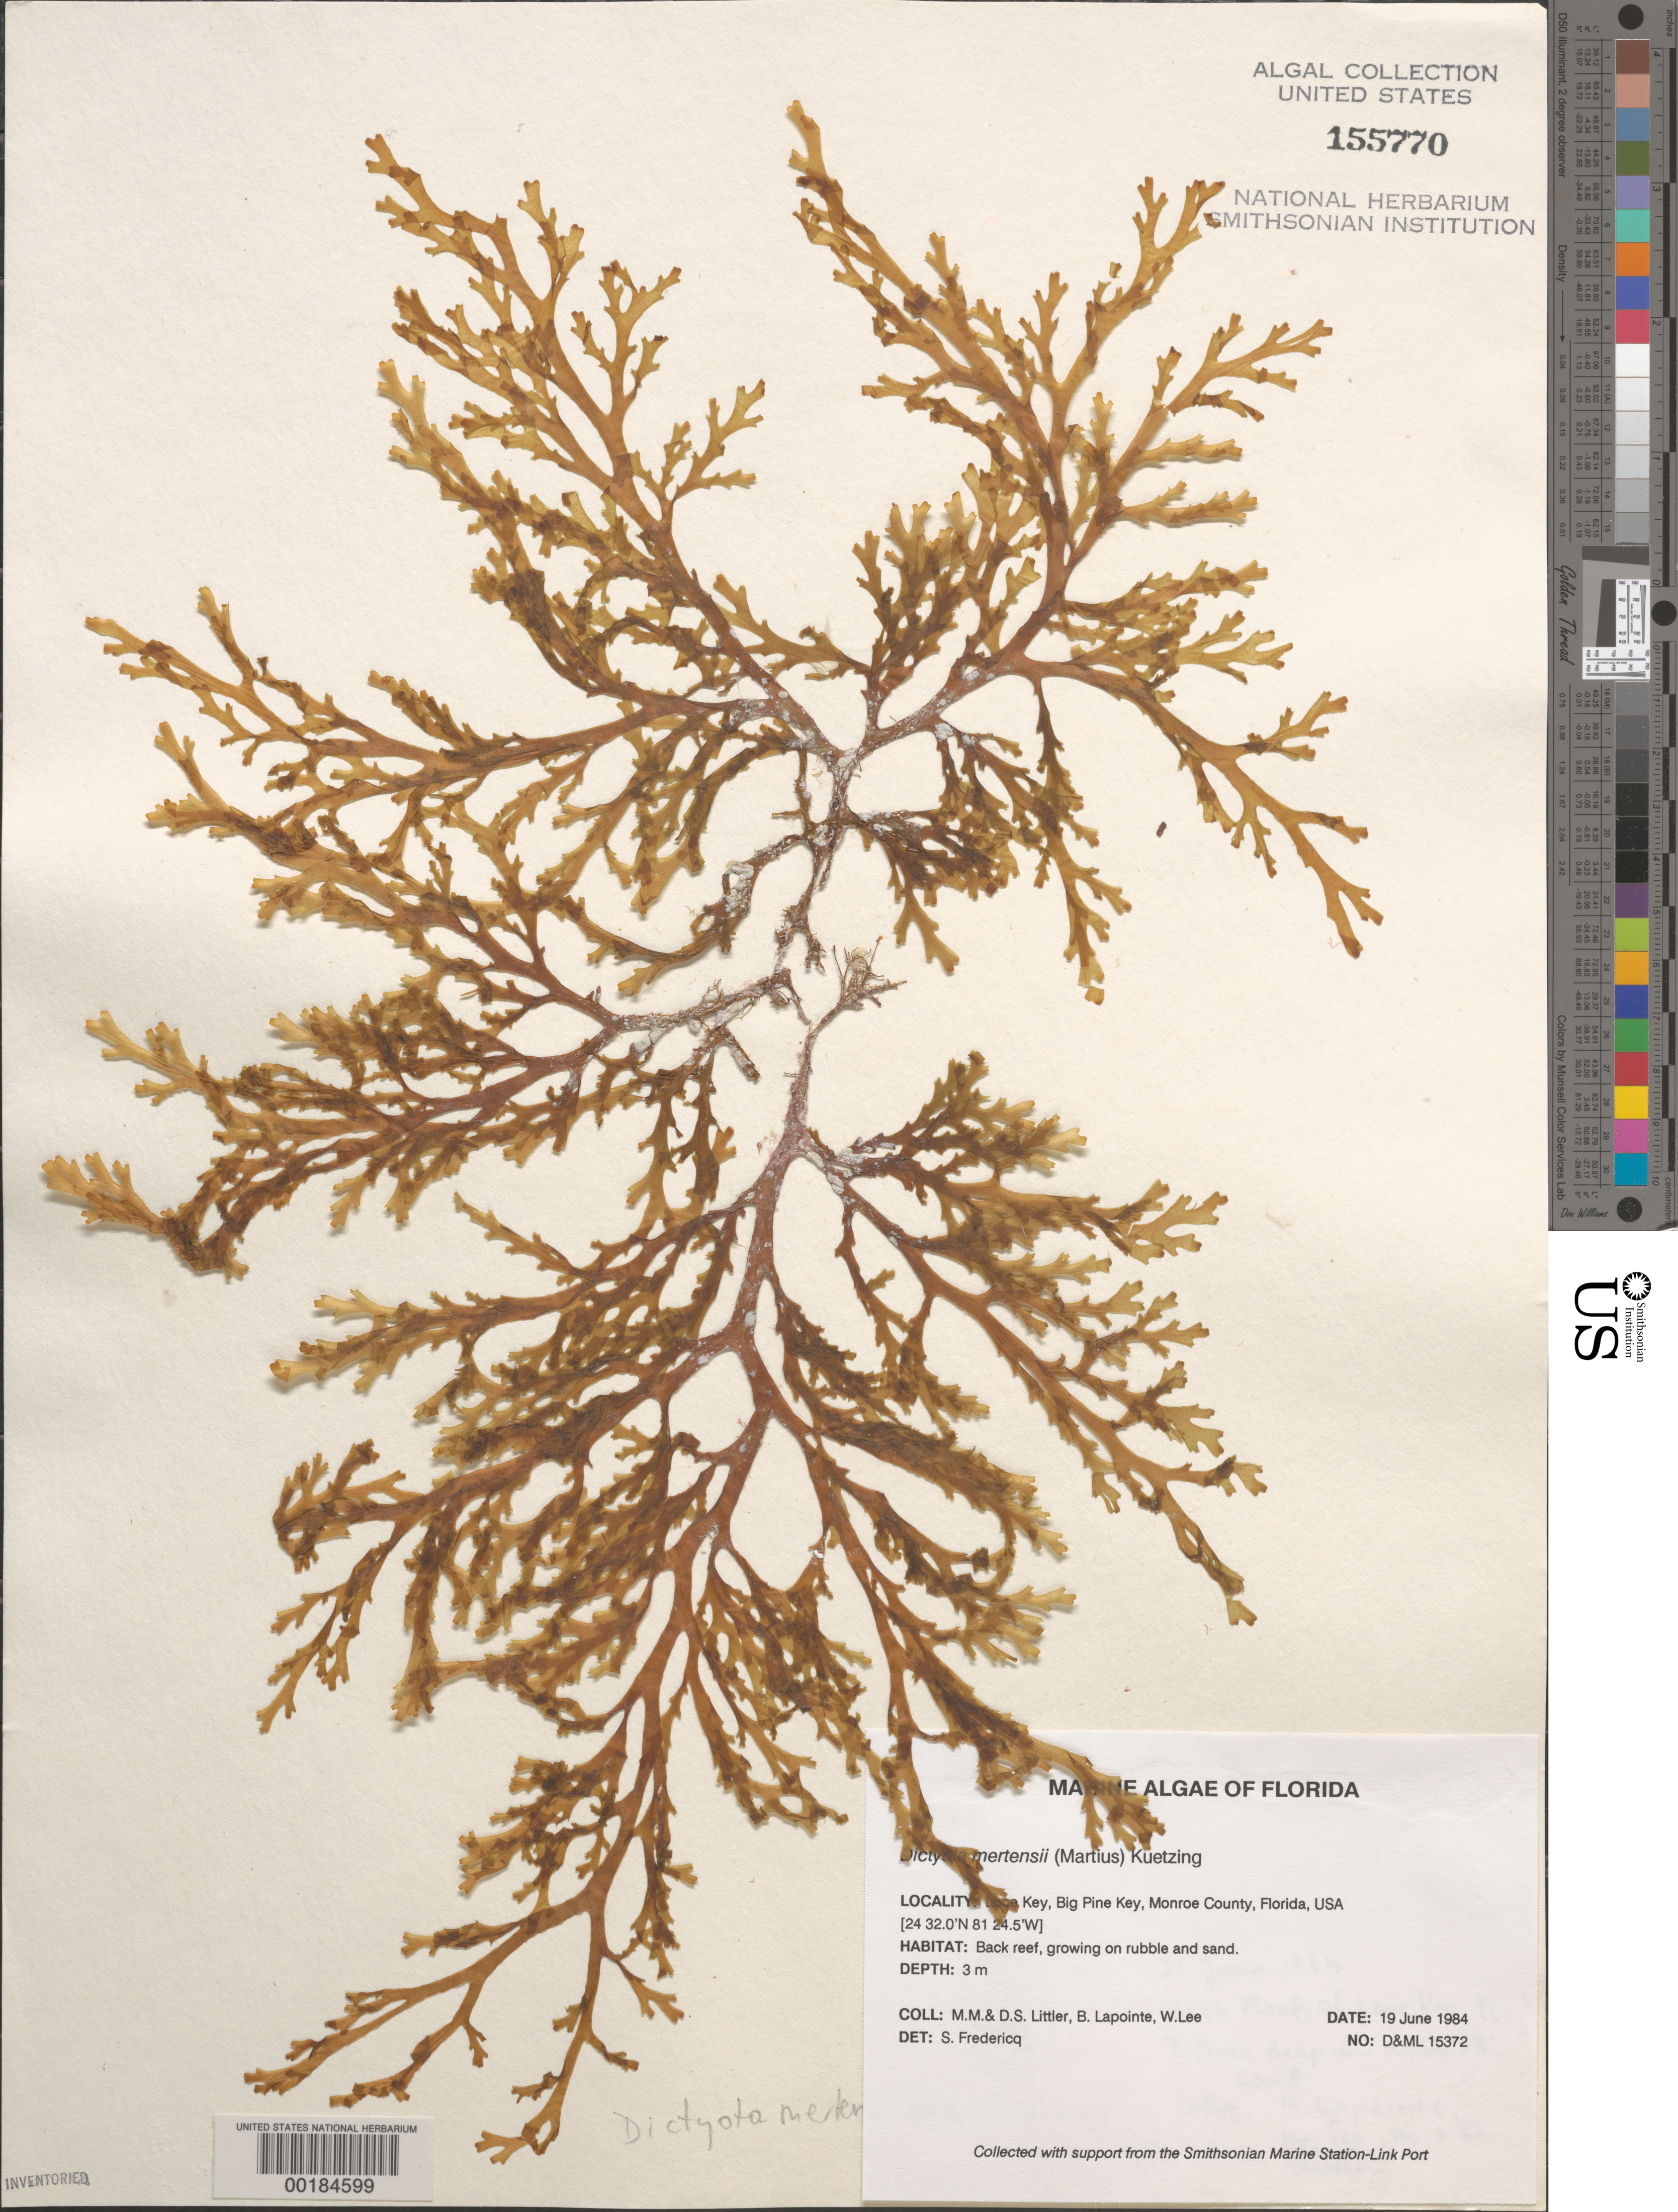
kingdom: Chromista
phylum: Ochrophyta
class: Phaeophyceae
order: Dictyotales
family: Dictyotaceae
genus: Dictyota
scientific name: Dictyota mertensii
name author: (C. Mart.) Kütz.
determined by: Fredericq, S.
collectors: M. M. Littler, D. S. Littler, B. Lapointe & W. Lee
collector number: D&ML 15372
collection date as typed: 19 Jun 1984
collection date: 1984-06-19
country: United States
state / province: Florida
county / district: Monroe County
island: Looe Key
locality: Looe Key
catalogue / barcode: US 155770